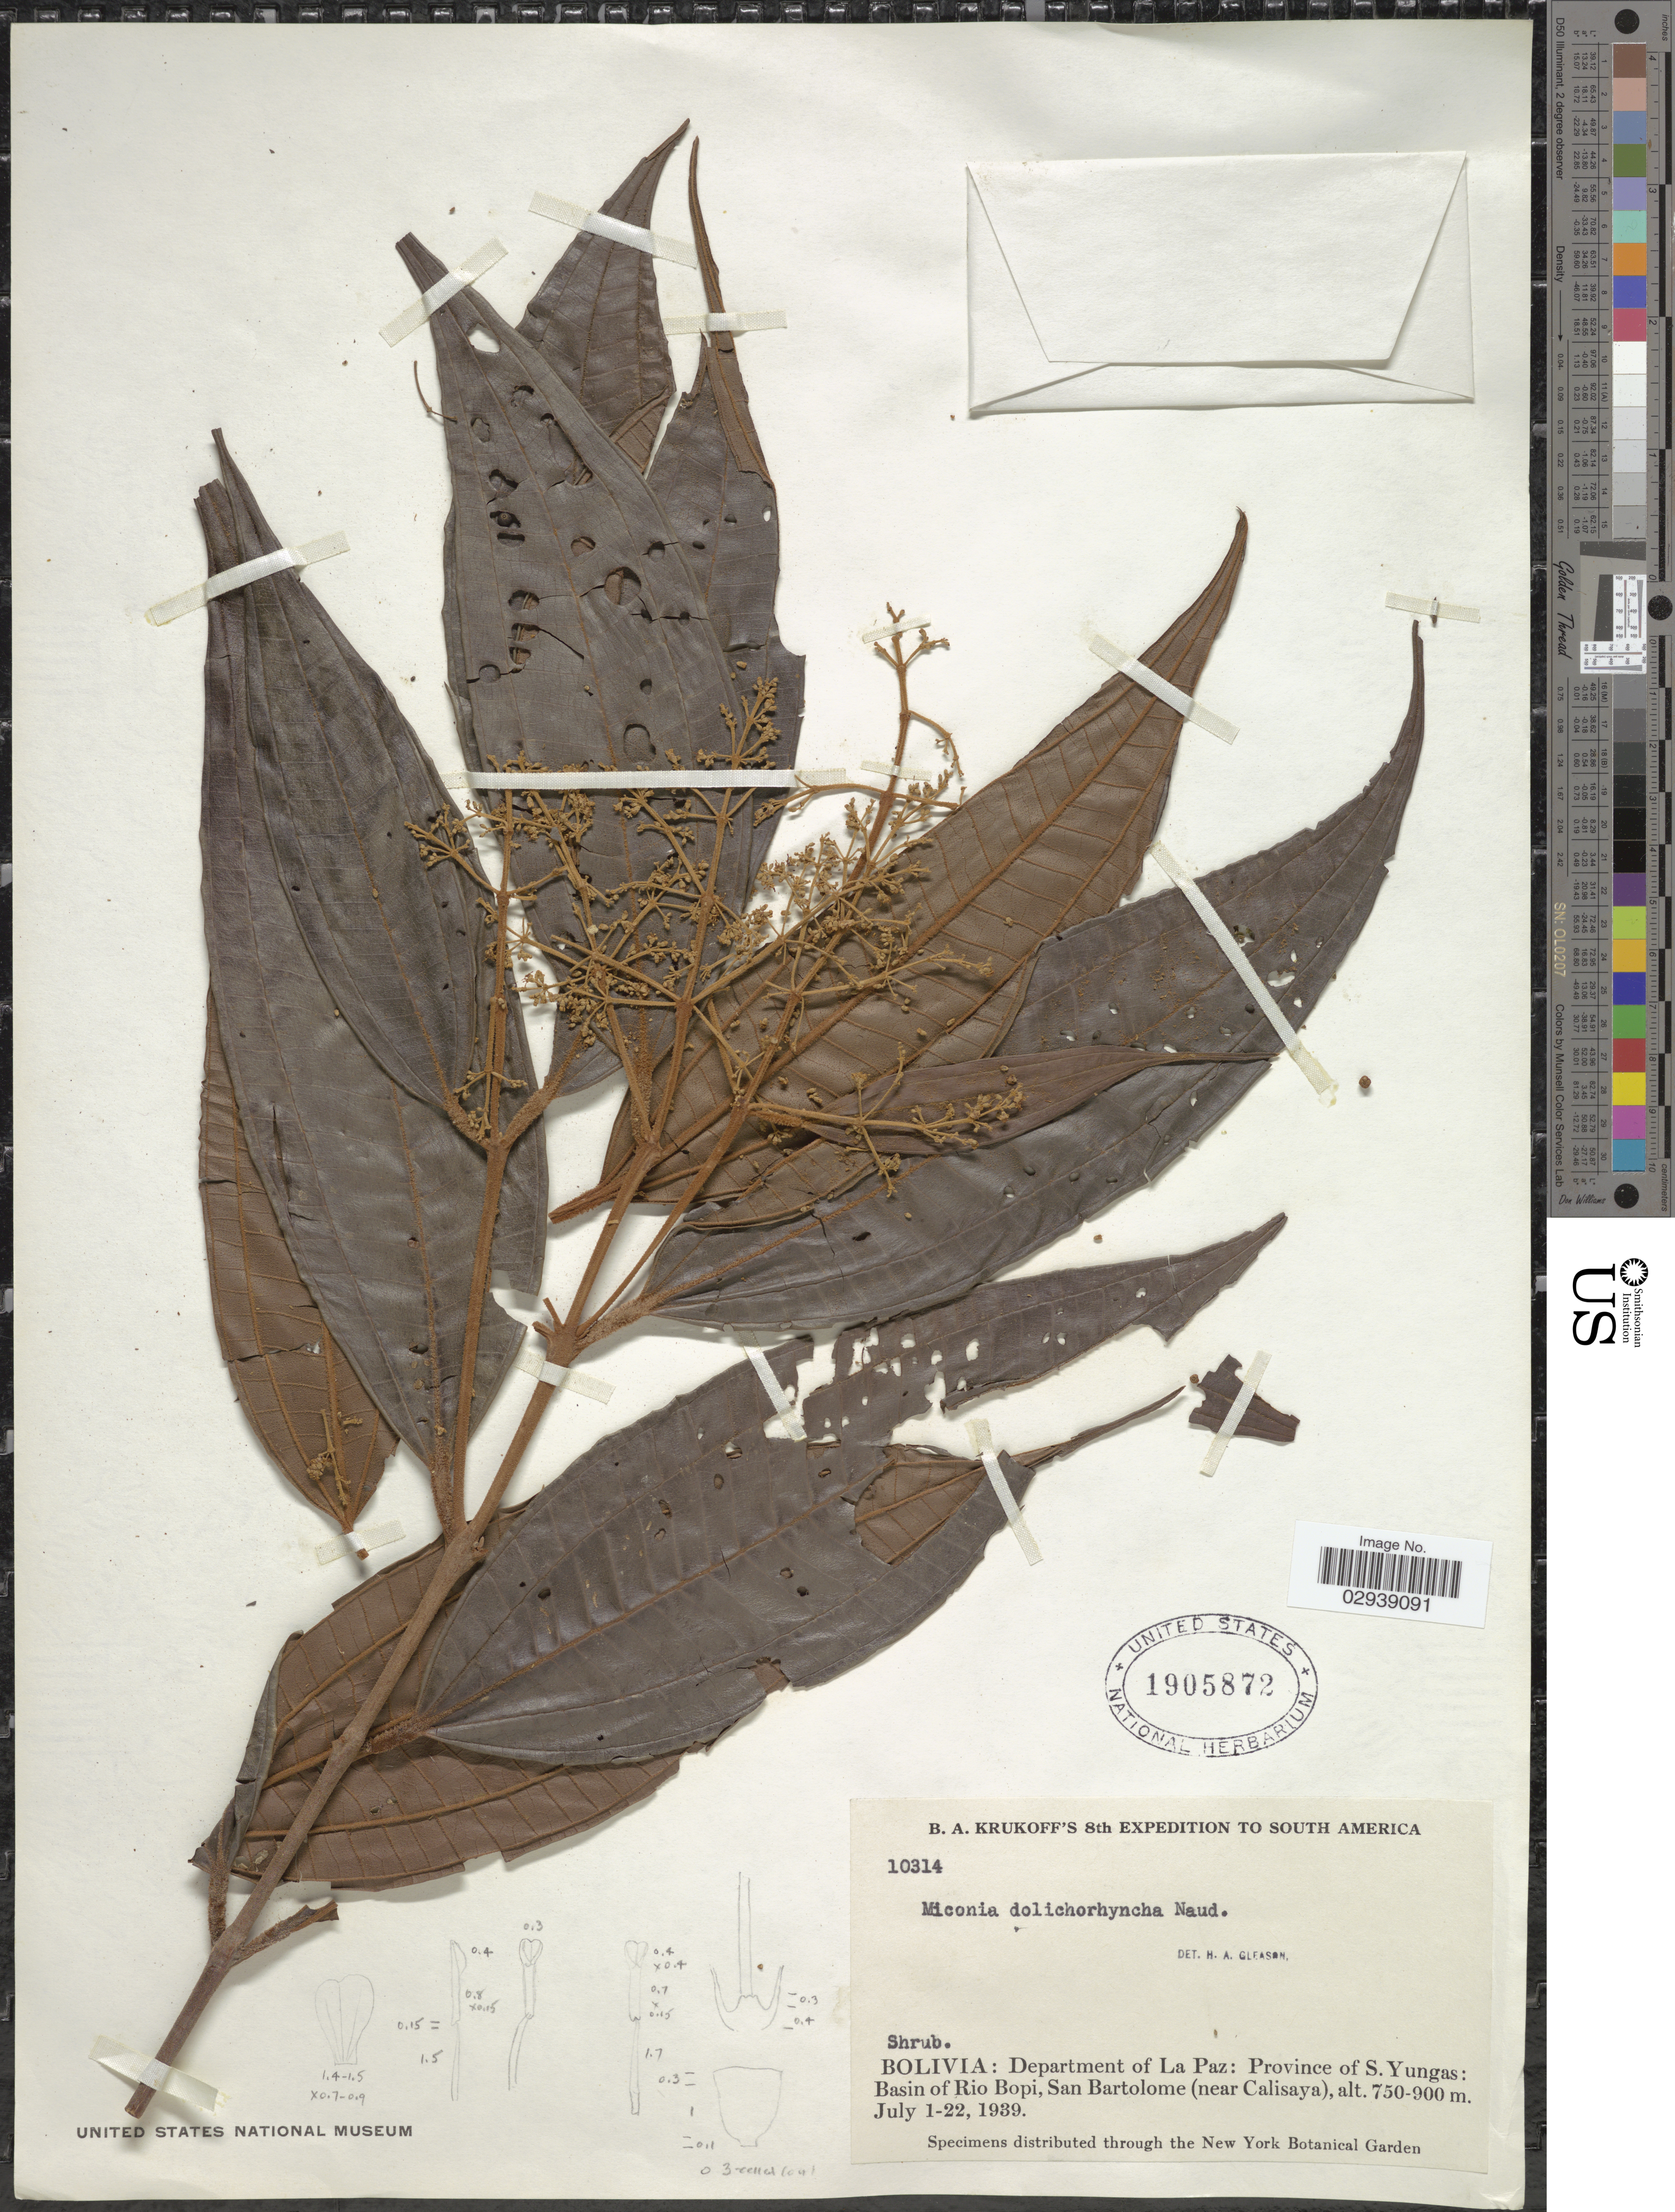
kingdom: Plantae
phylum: Tracheophyta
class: Magnoliopsida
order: Myrtales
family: Melastomataceae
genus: Miconia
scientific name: Miconia dolichorrhyncha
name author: Naudin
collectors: B. A. Krukoff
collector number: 10314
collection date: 1939-07-01/1939-07-22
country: Bolivia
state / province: La Paz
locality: Department of La Paz: Province of S. Yungas: Basin of Rio Bopi, San Bartolome (near Calisaya).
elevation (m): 750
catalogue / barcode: US 1905872